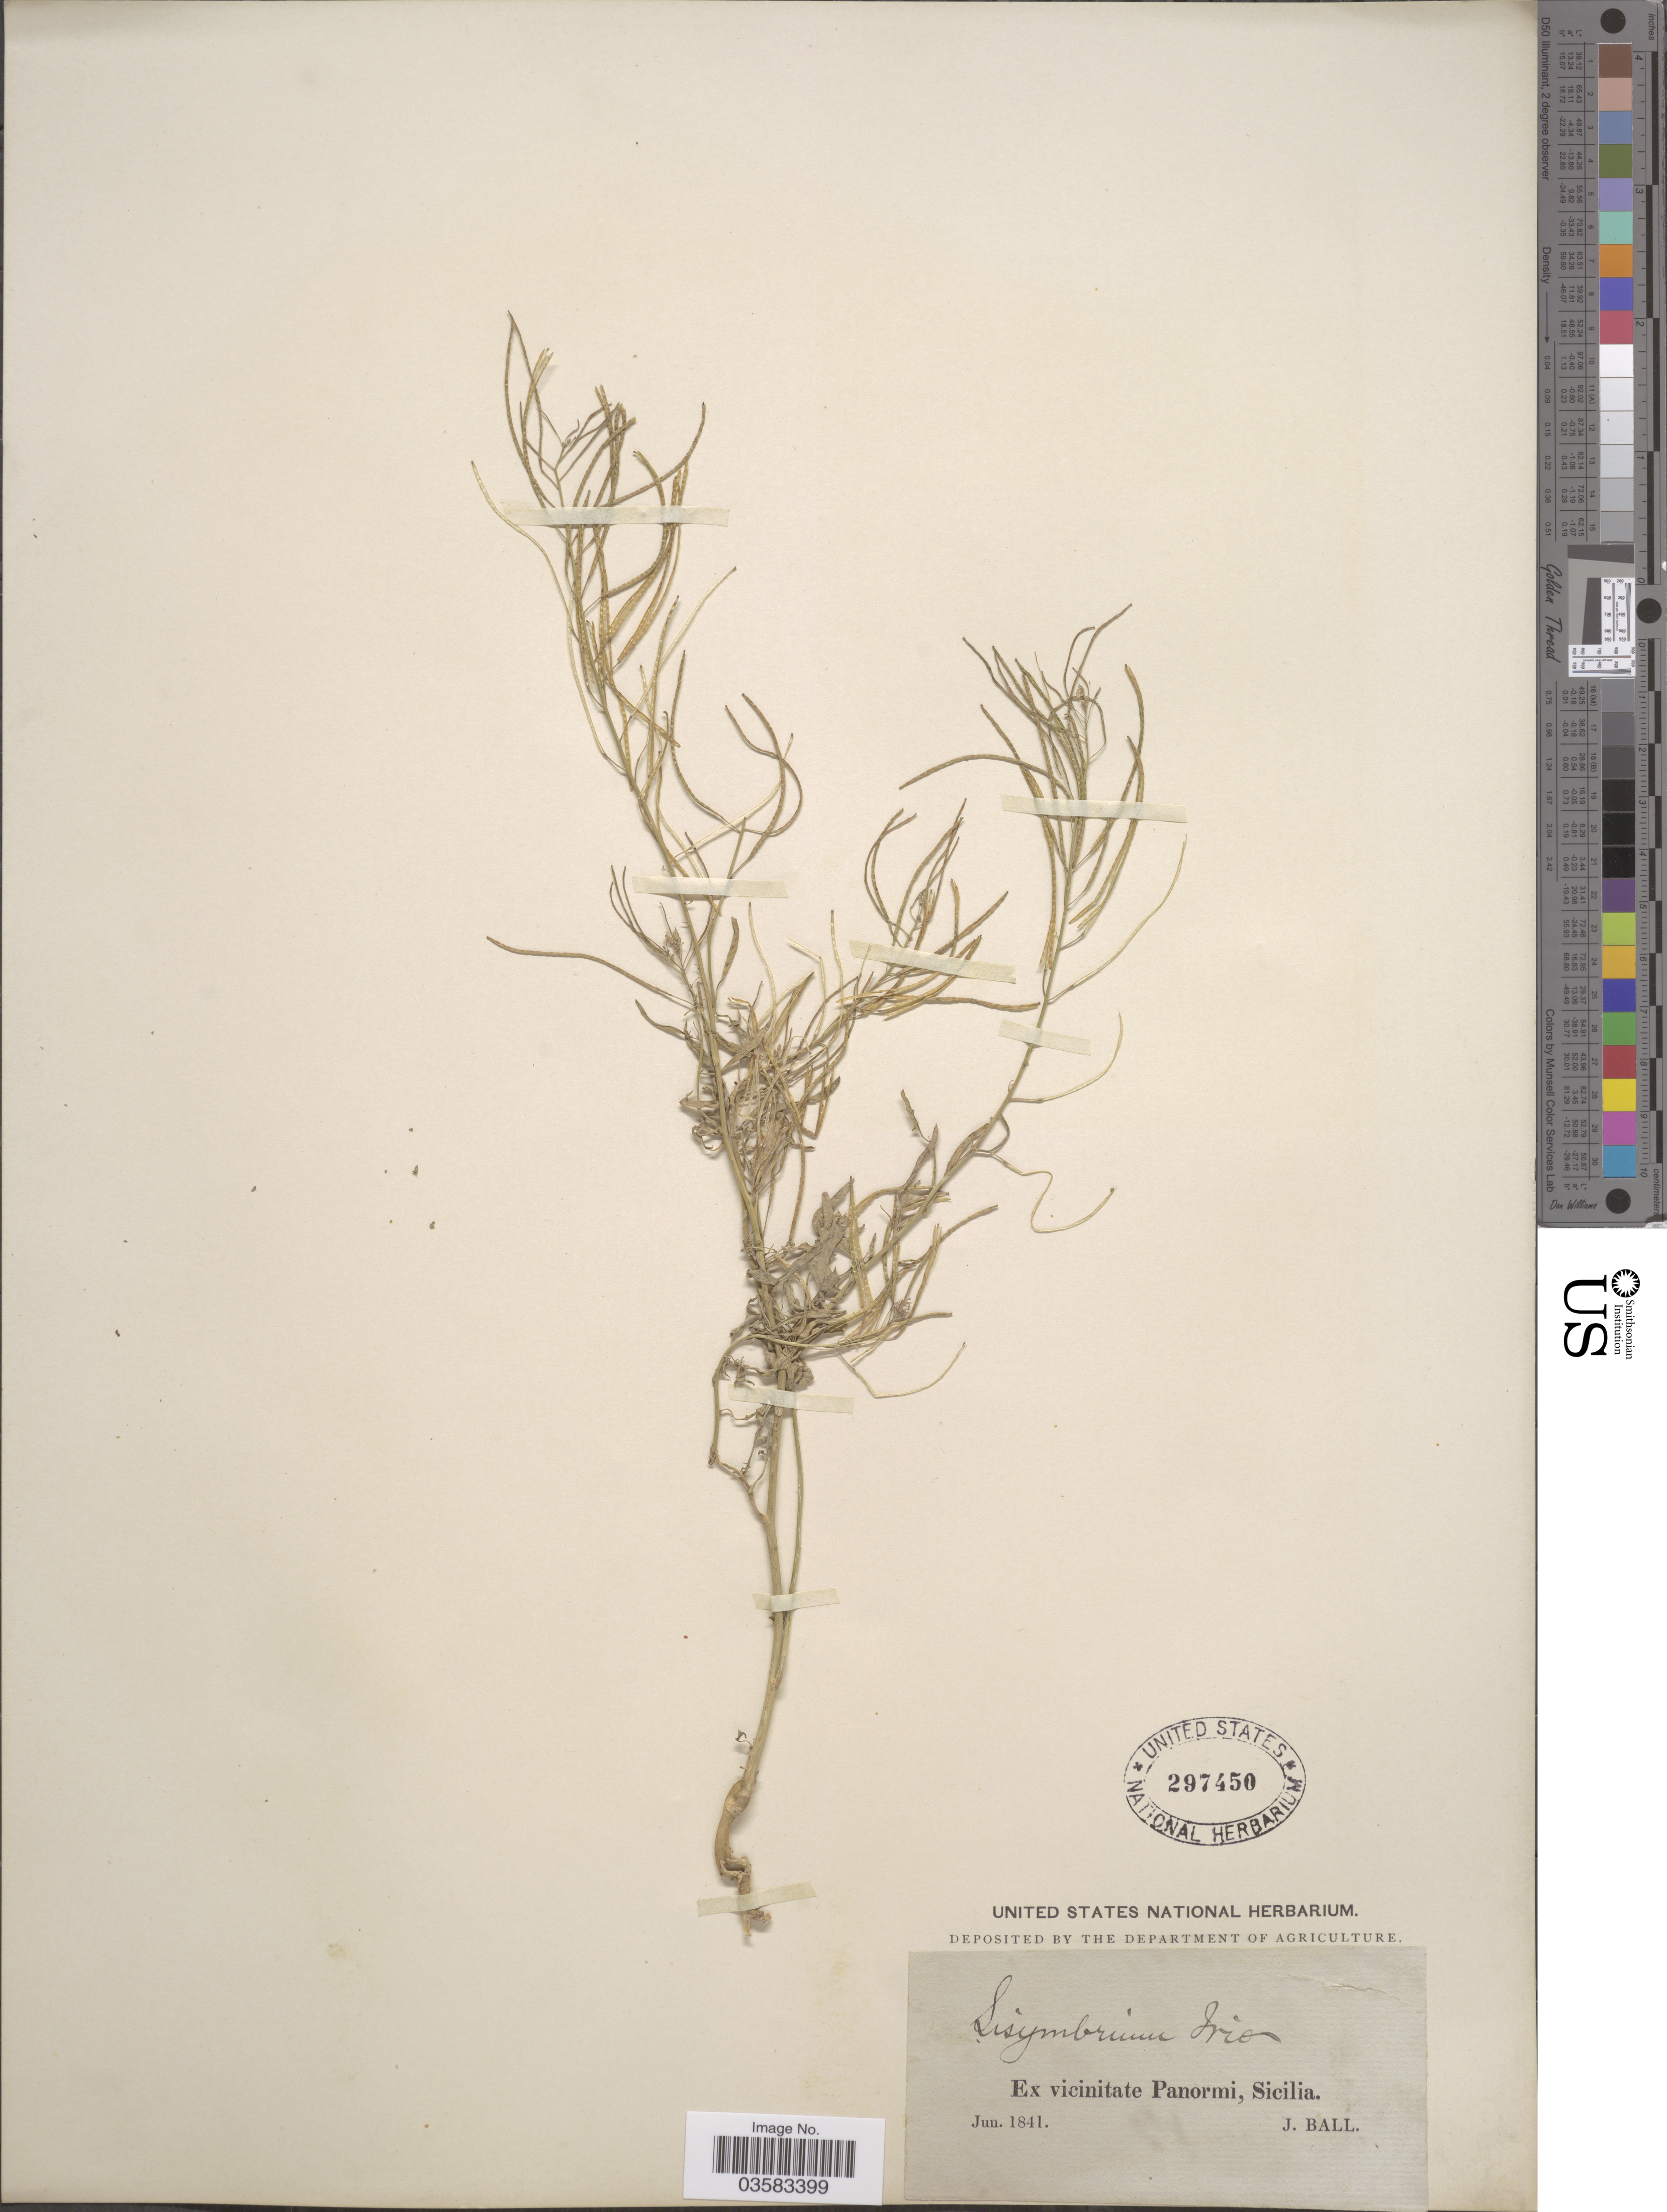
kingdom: Plantae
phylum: Tracheophyta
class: Magnoliopsida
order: Brassicales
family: Brassicaceae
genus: Sisymbrium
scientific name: Sisymbrium irio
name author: L.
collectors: J. Ball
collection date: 1841-06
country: Italy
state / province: Siciliana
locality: Ex vicinitate Panormi, Sicilia.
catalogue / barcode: US 297450